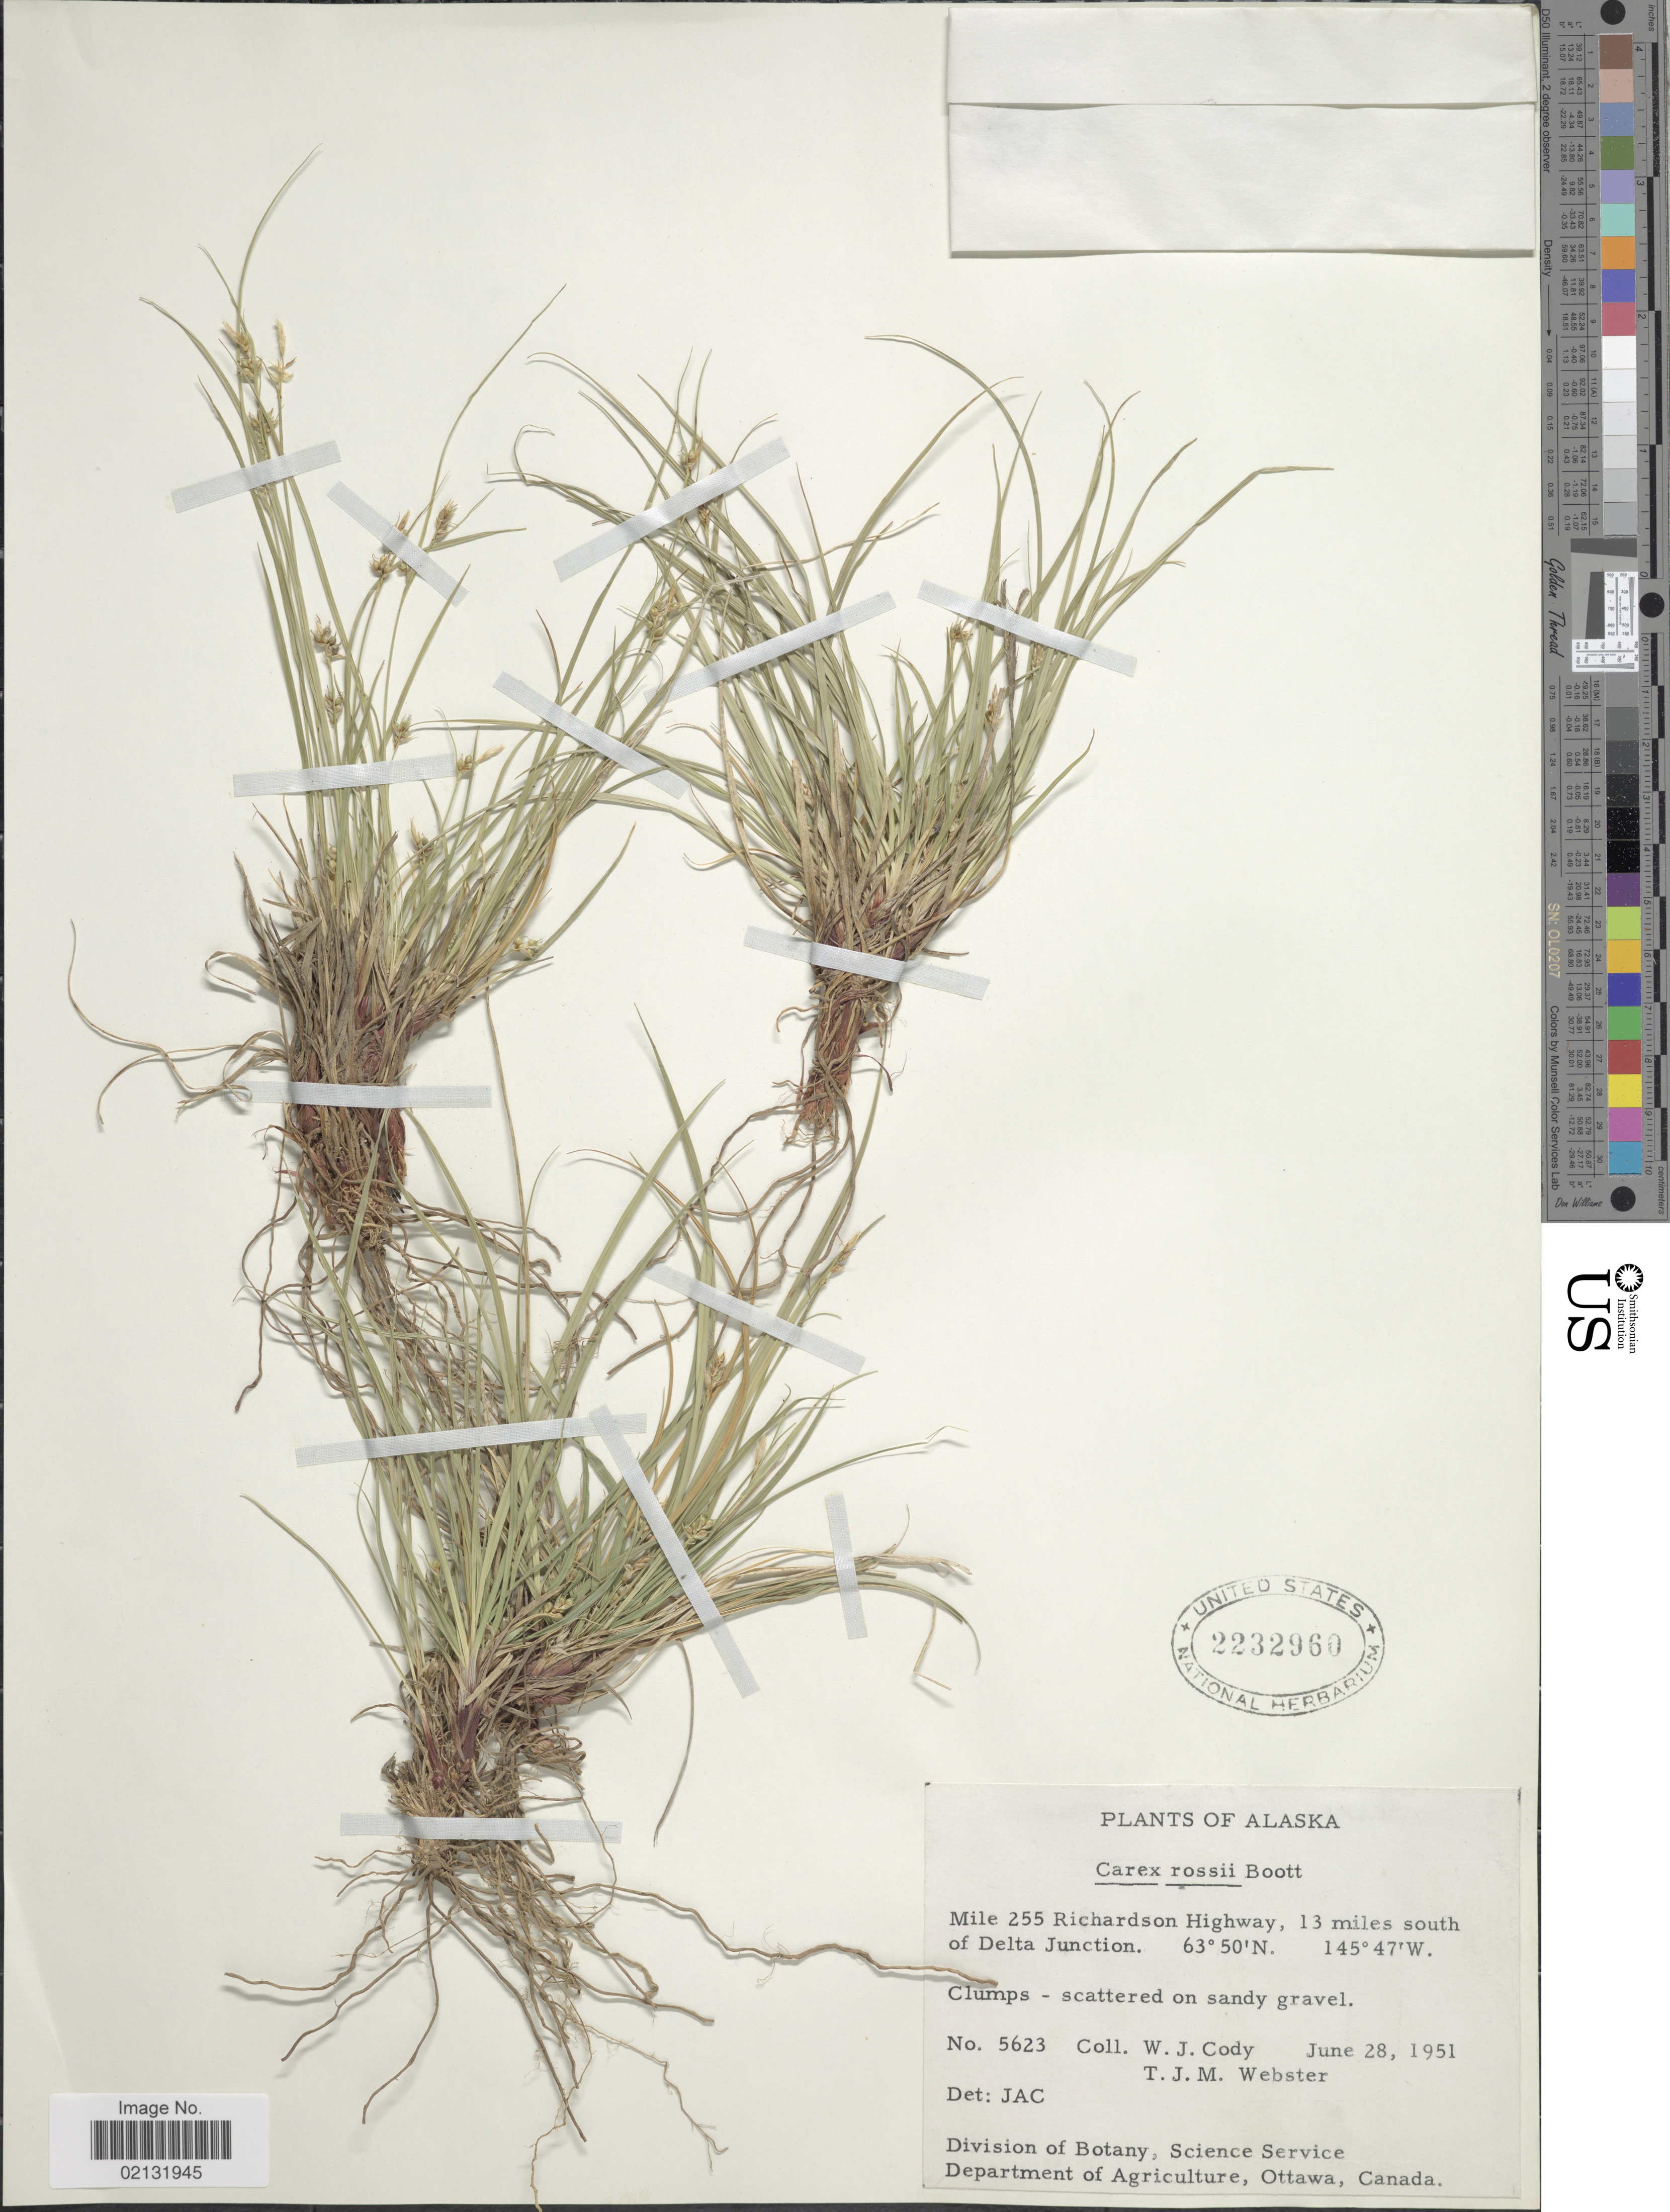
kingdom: Plantae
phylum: Tracheophyta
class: Liliopsida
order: Poales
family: Cyperaceae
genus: Carex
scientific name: Carex rossii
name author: Boott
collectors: W. Cody & T. J. Webster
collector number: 5623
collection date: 1951-06-28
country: United States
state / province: Alaska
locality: Mile 255 Richardson Highway, 13 miles south of Delta Junction.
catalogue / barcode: US 2232960